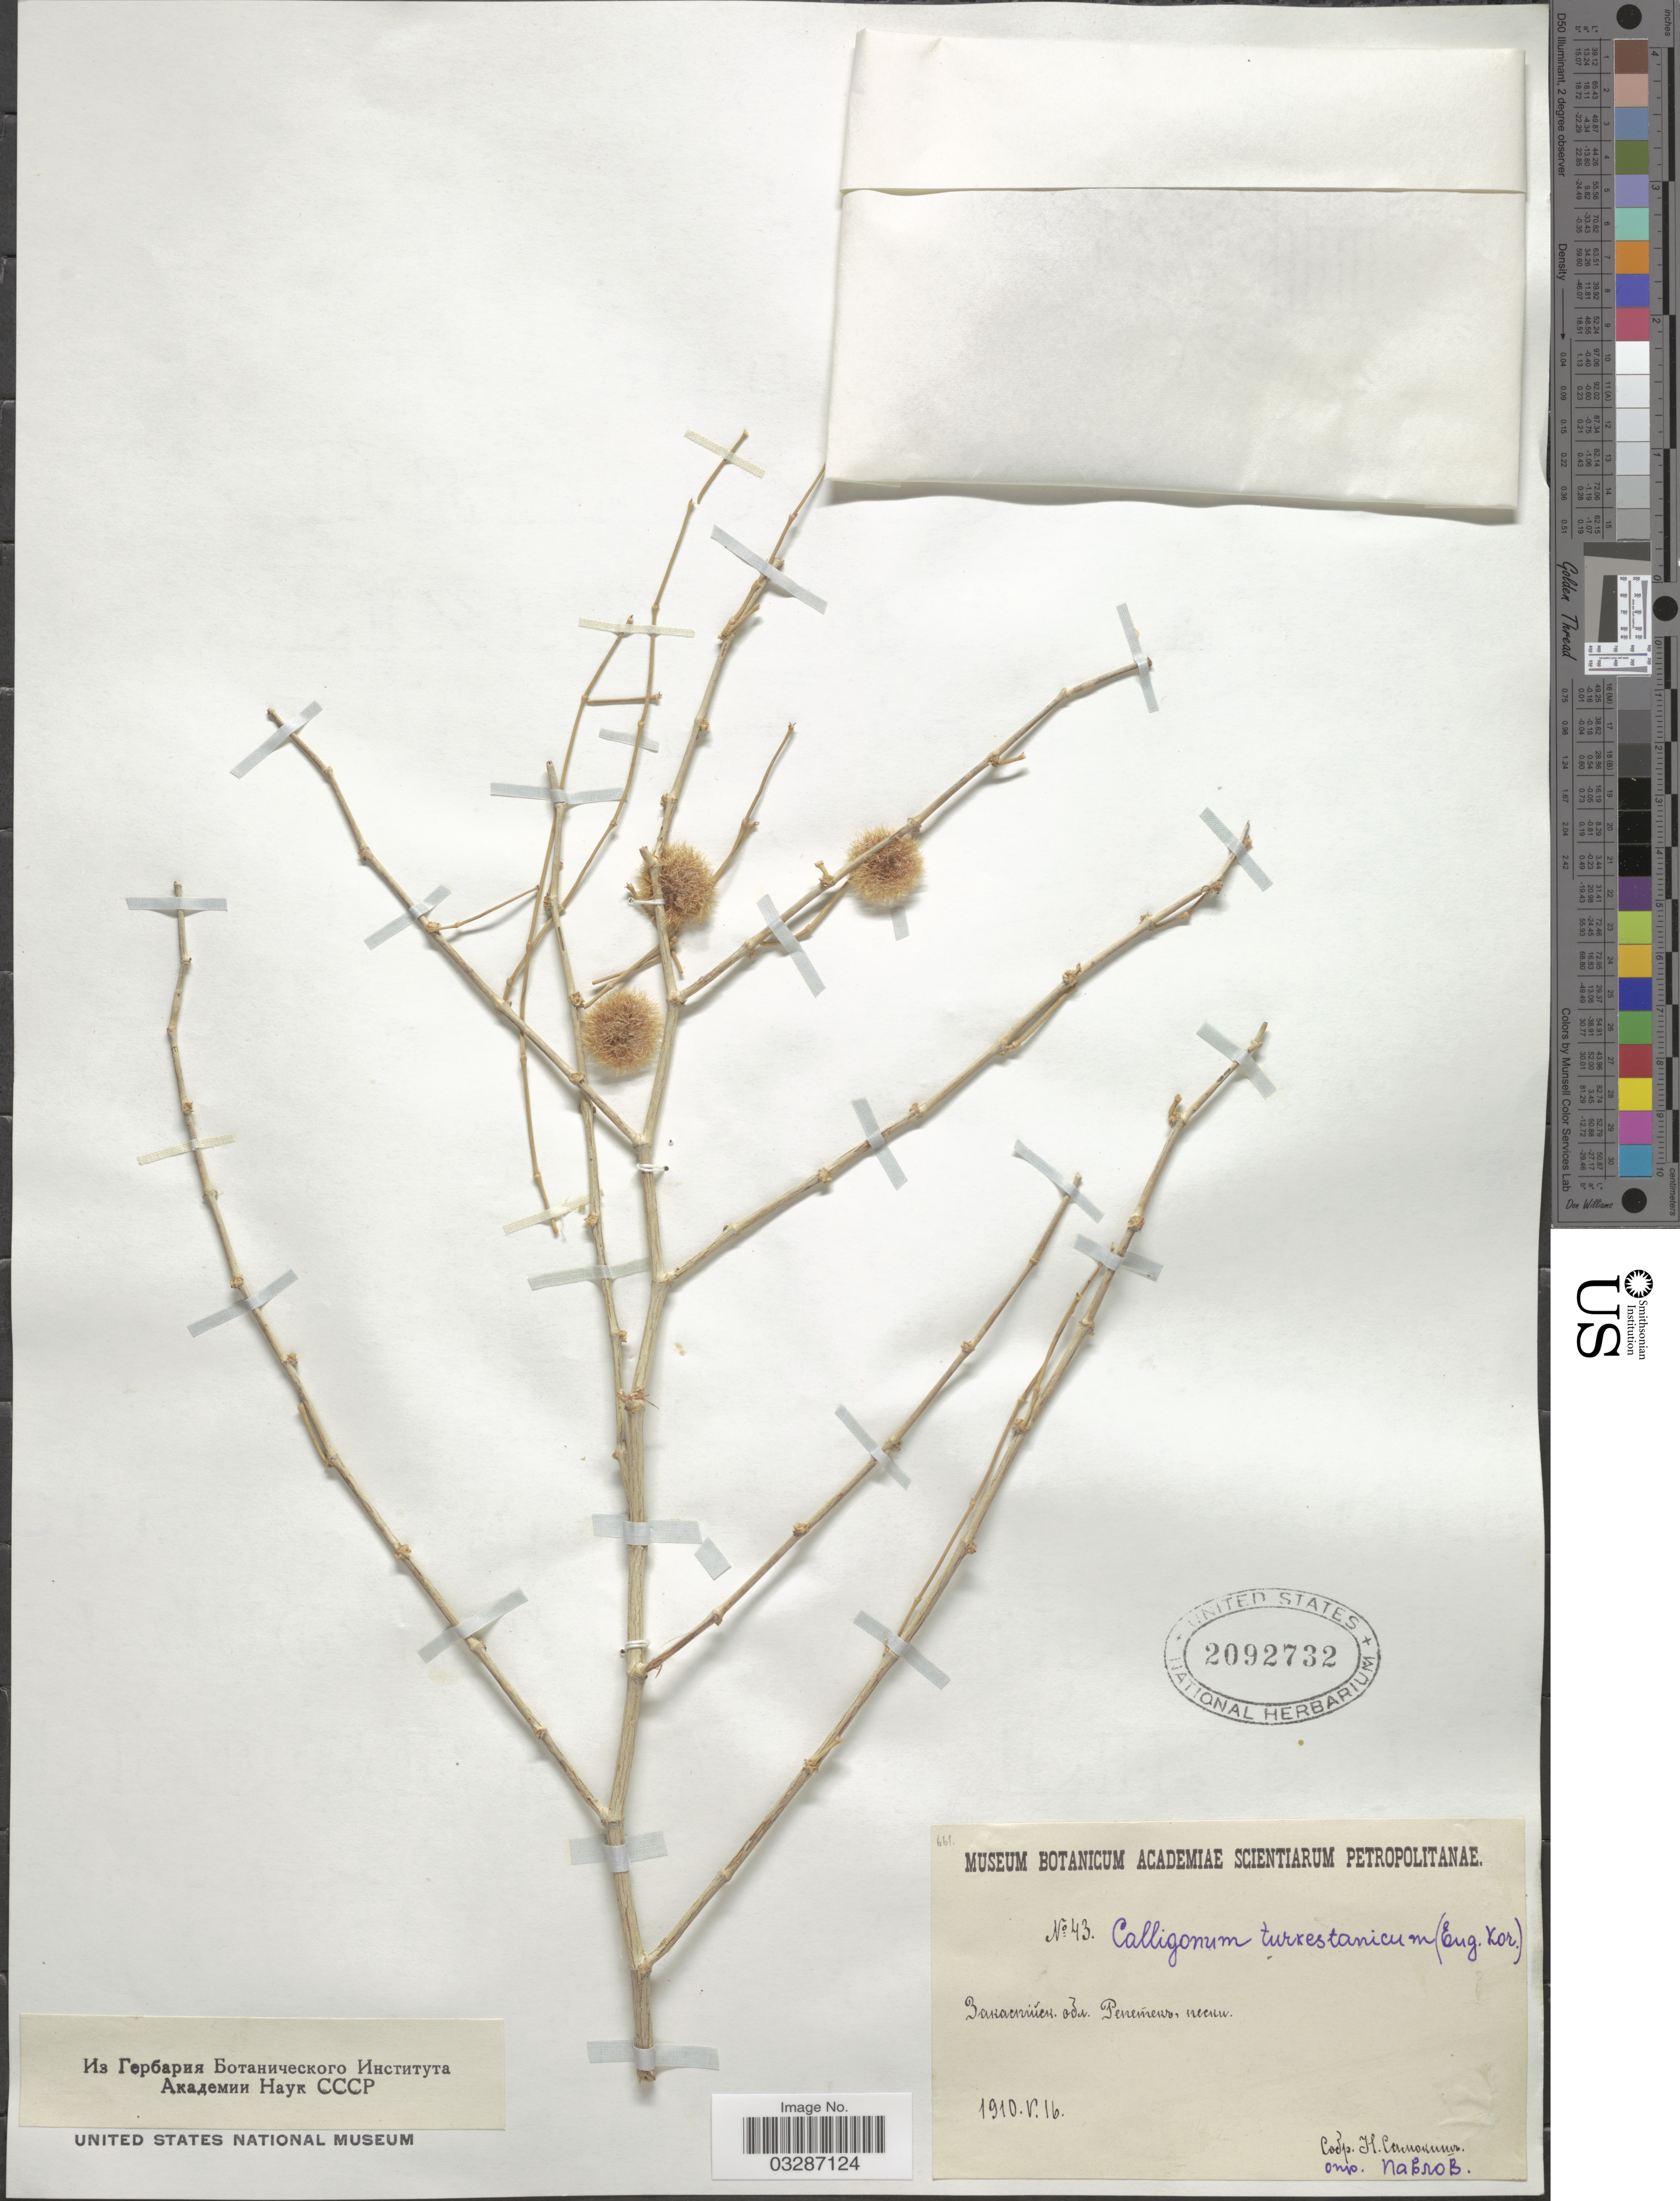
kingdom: Plantae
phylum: Tracheophyta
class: Magnoliopsida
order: Caryophyllales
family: Polygonaceae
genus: Calligonum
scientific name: Calligonum turkestanicum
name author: (Korovin) Pavlov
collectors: N. Samokisch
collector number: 43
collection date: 1910-05-16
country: Turkmenistan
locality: Repetek Station.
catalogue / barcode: US 2092732